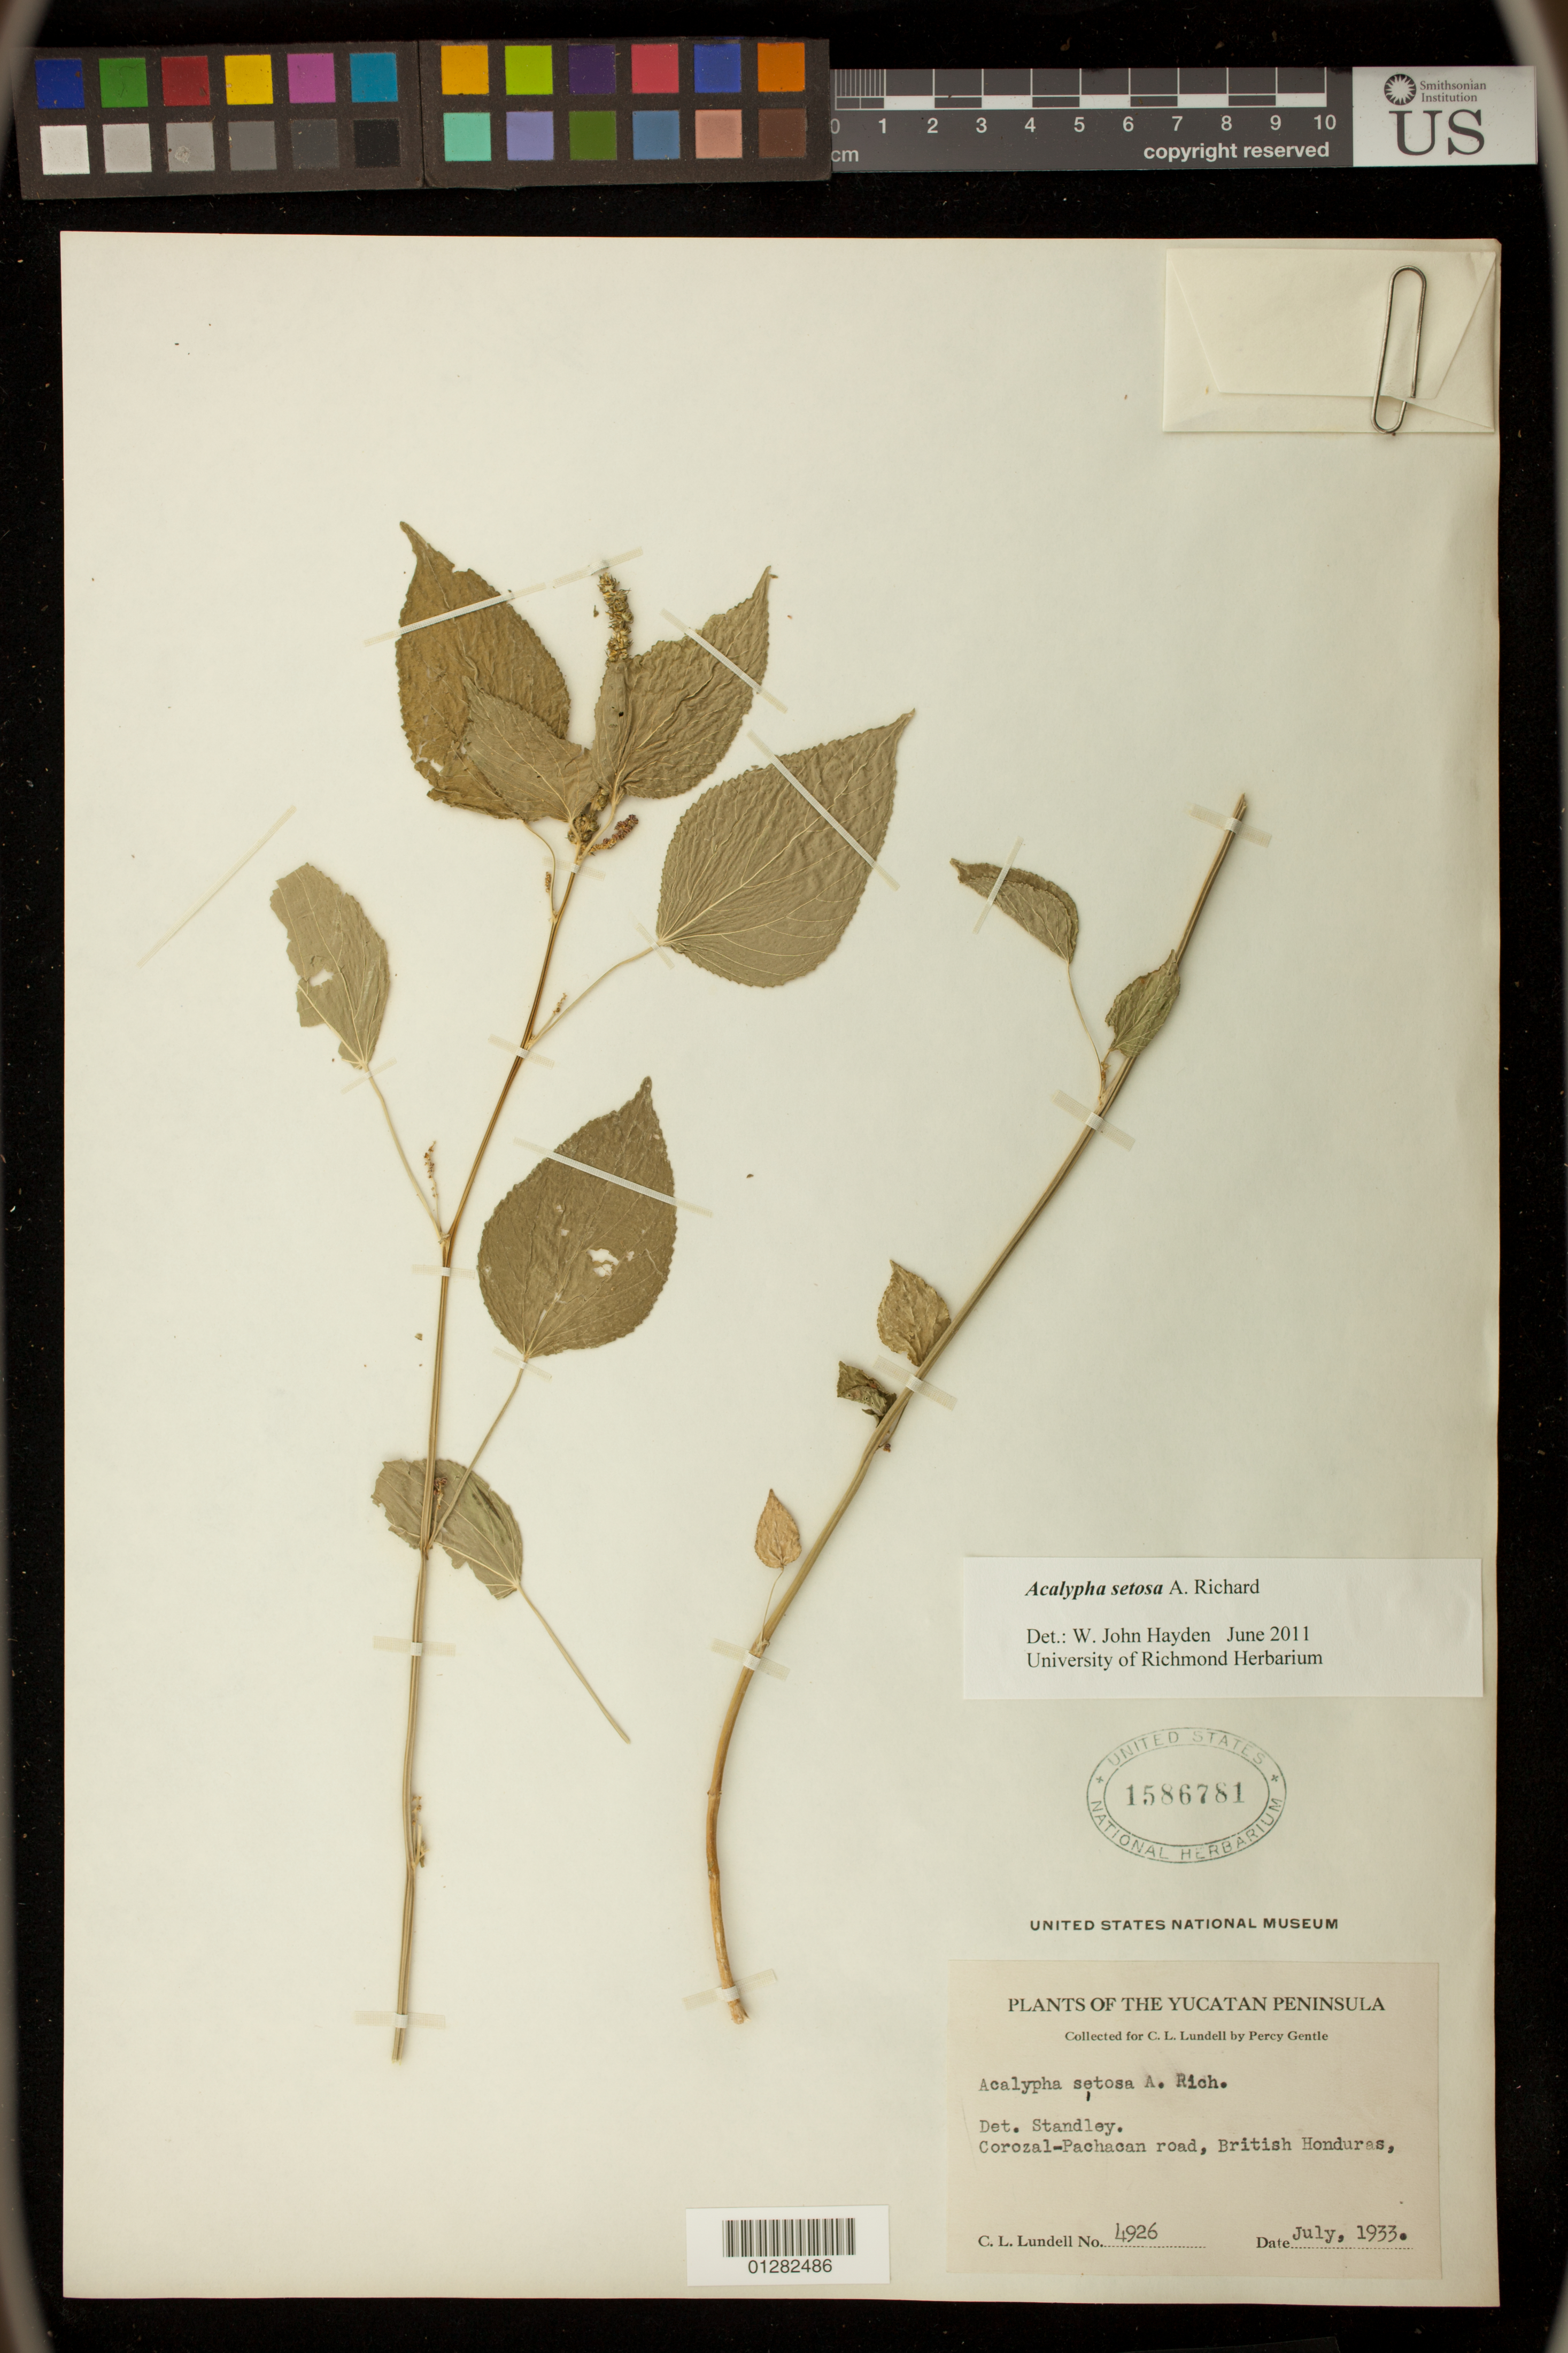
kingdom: Plantae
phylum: Tracheophyta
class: Magnoliopsida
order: Malpighiales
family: Euphorbiaceae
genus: Acalypha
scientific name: Acalypha setosa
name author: A. Rich.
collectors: C. L. Lundell & A. A. Lundell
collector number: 4926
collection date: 1933-07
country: Belize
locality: Yucatan Peninsula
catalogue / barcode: US 1586781